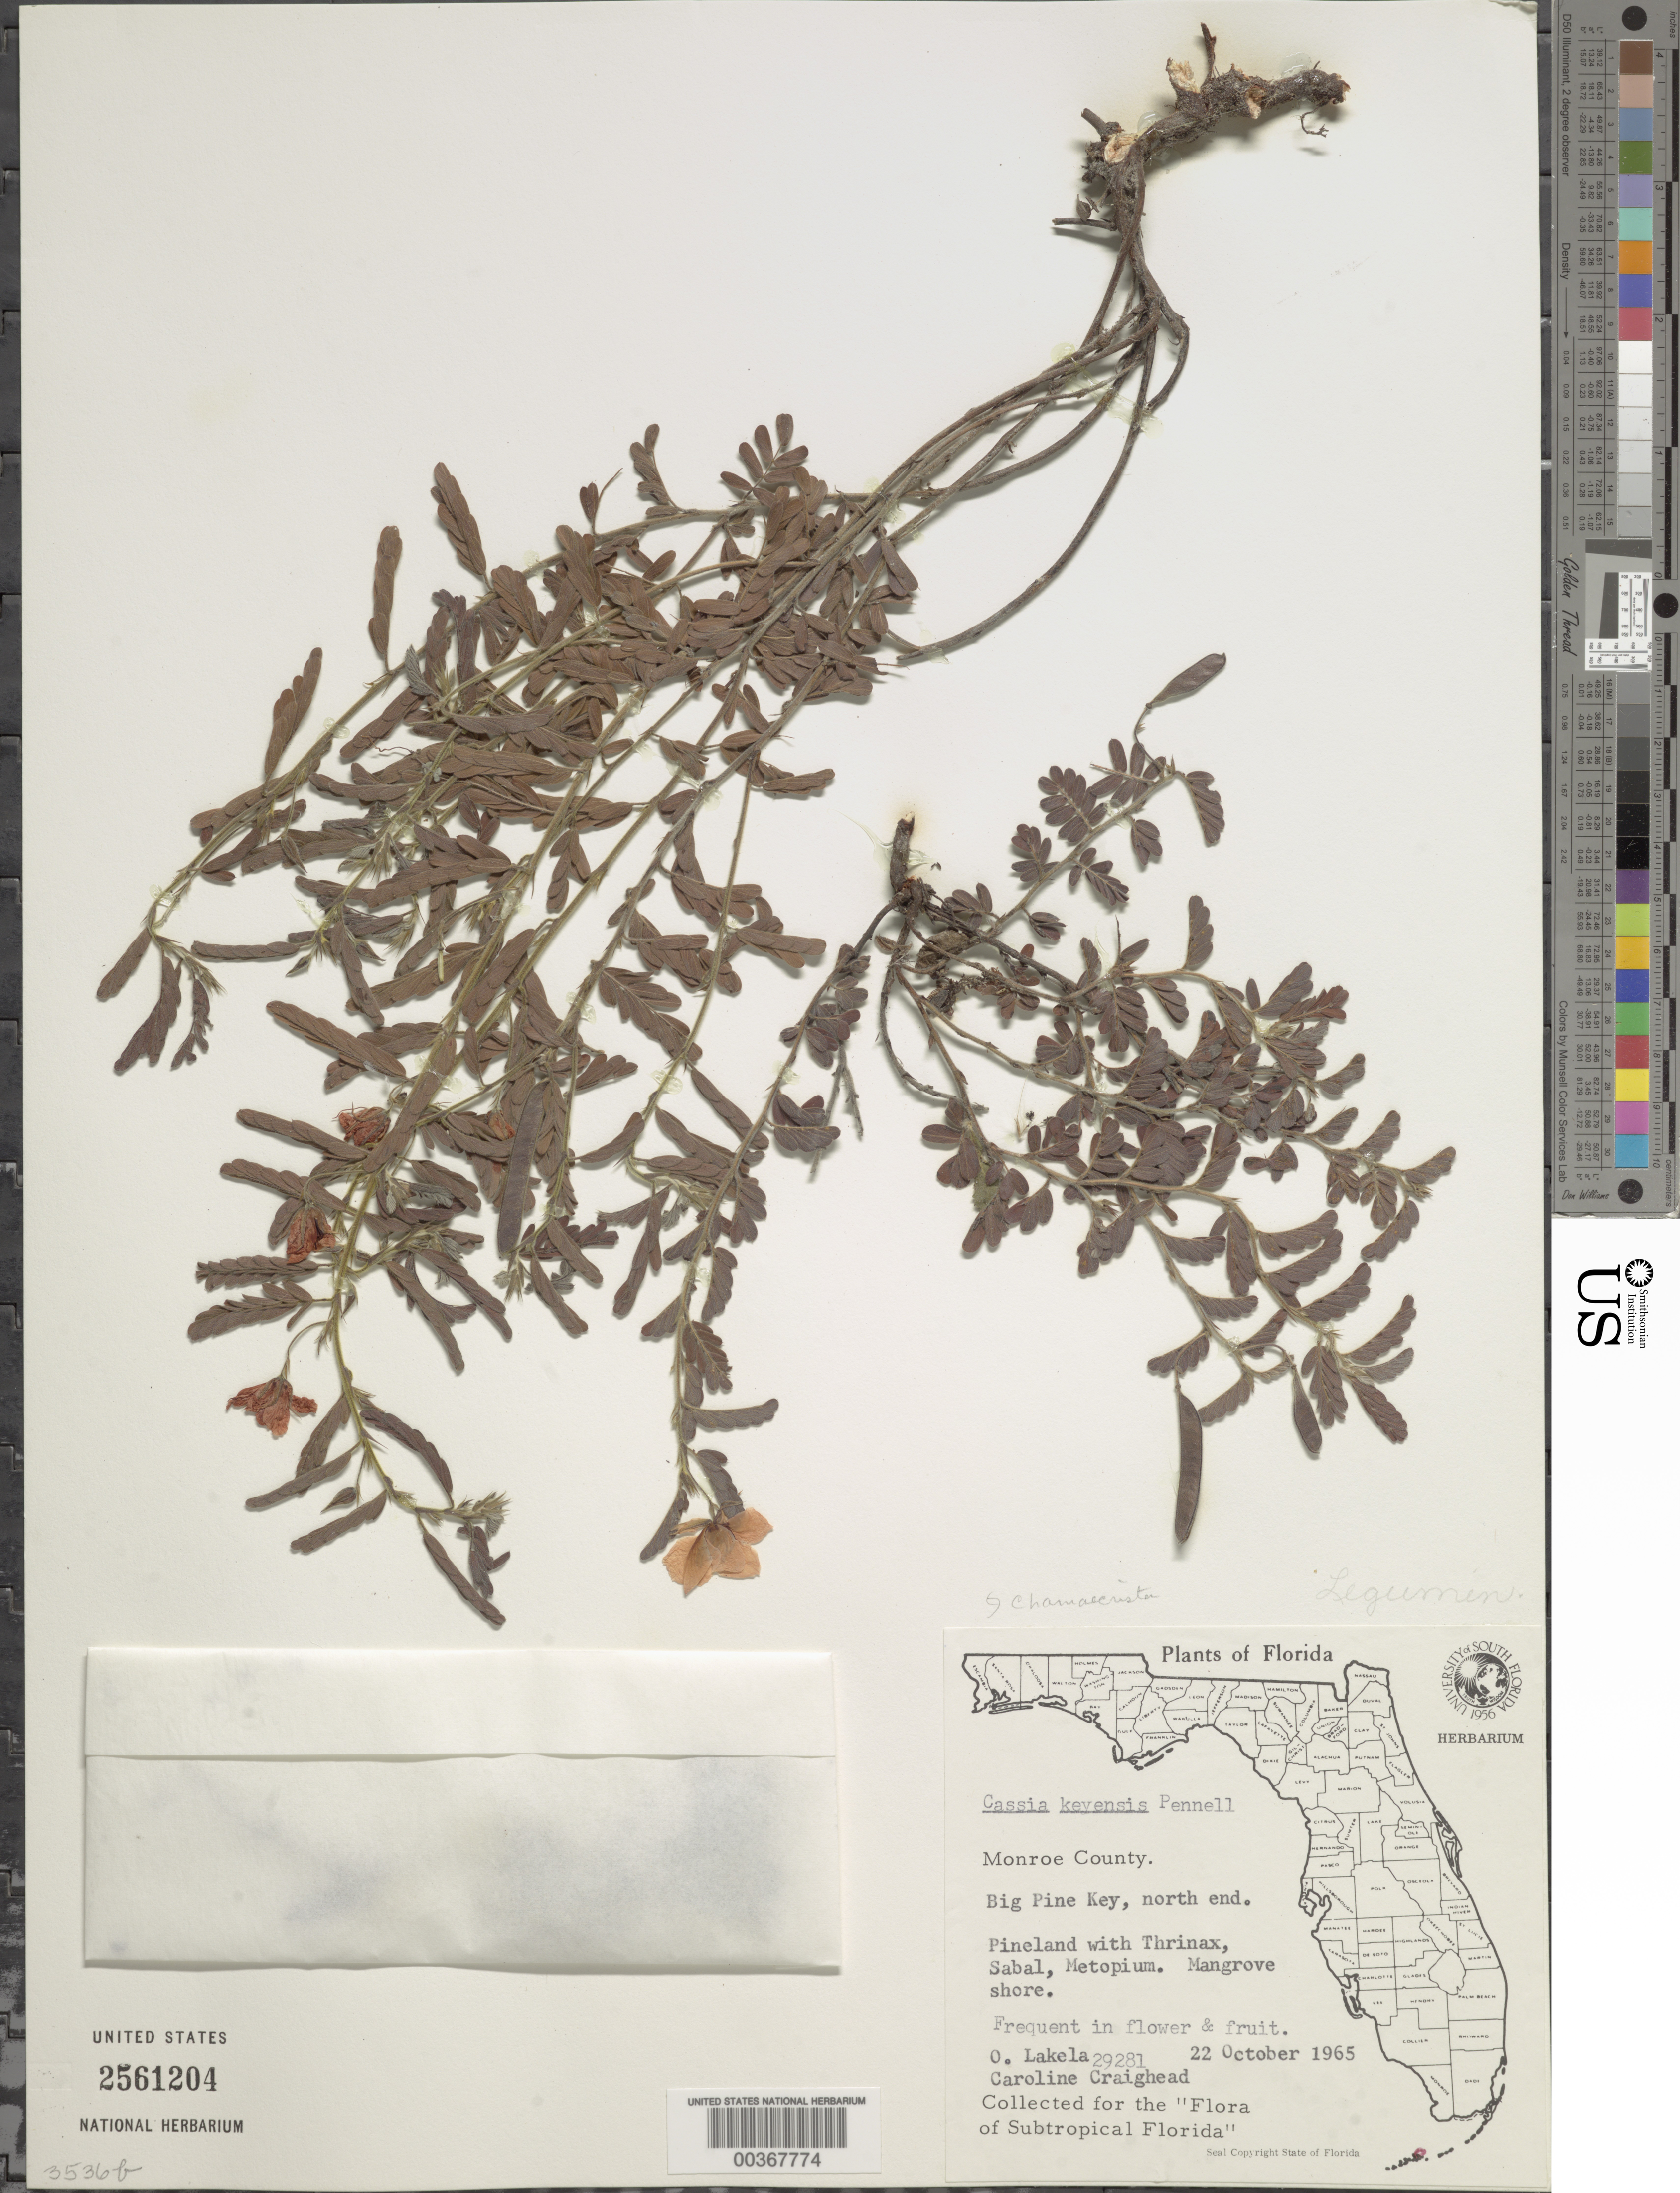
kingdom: Plantae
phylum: Tracheophyta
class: Magnoliopsida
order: Fabales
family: Fabaceae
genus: Chamaecrista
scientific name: Chamaecrista lineata var. keyensis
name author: (Pennell) H.S. Irwin & Barneby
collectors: O. K. Lakela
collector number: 29281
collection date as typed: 22 Oct 1965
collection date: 1965-10-22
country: United States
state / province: Florida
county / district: Monroe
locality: Big pine key, n end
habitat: Mangrove shore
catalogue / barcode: US 2561204